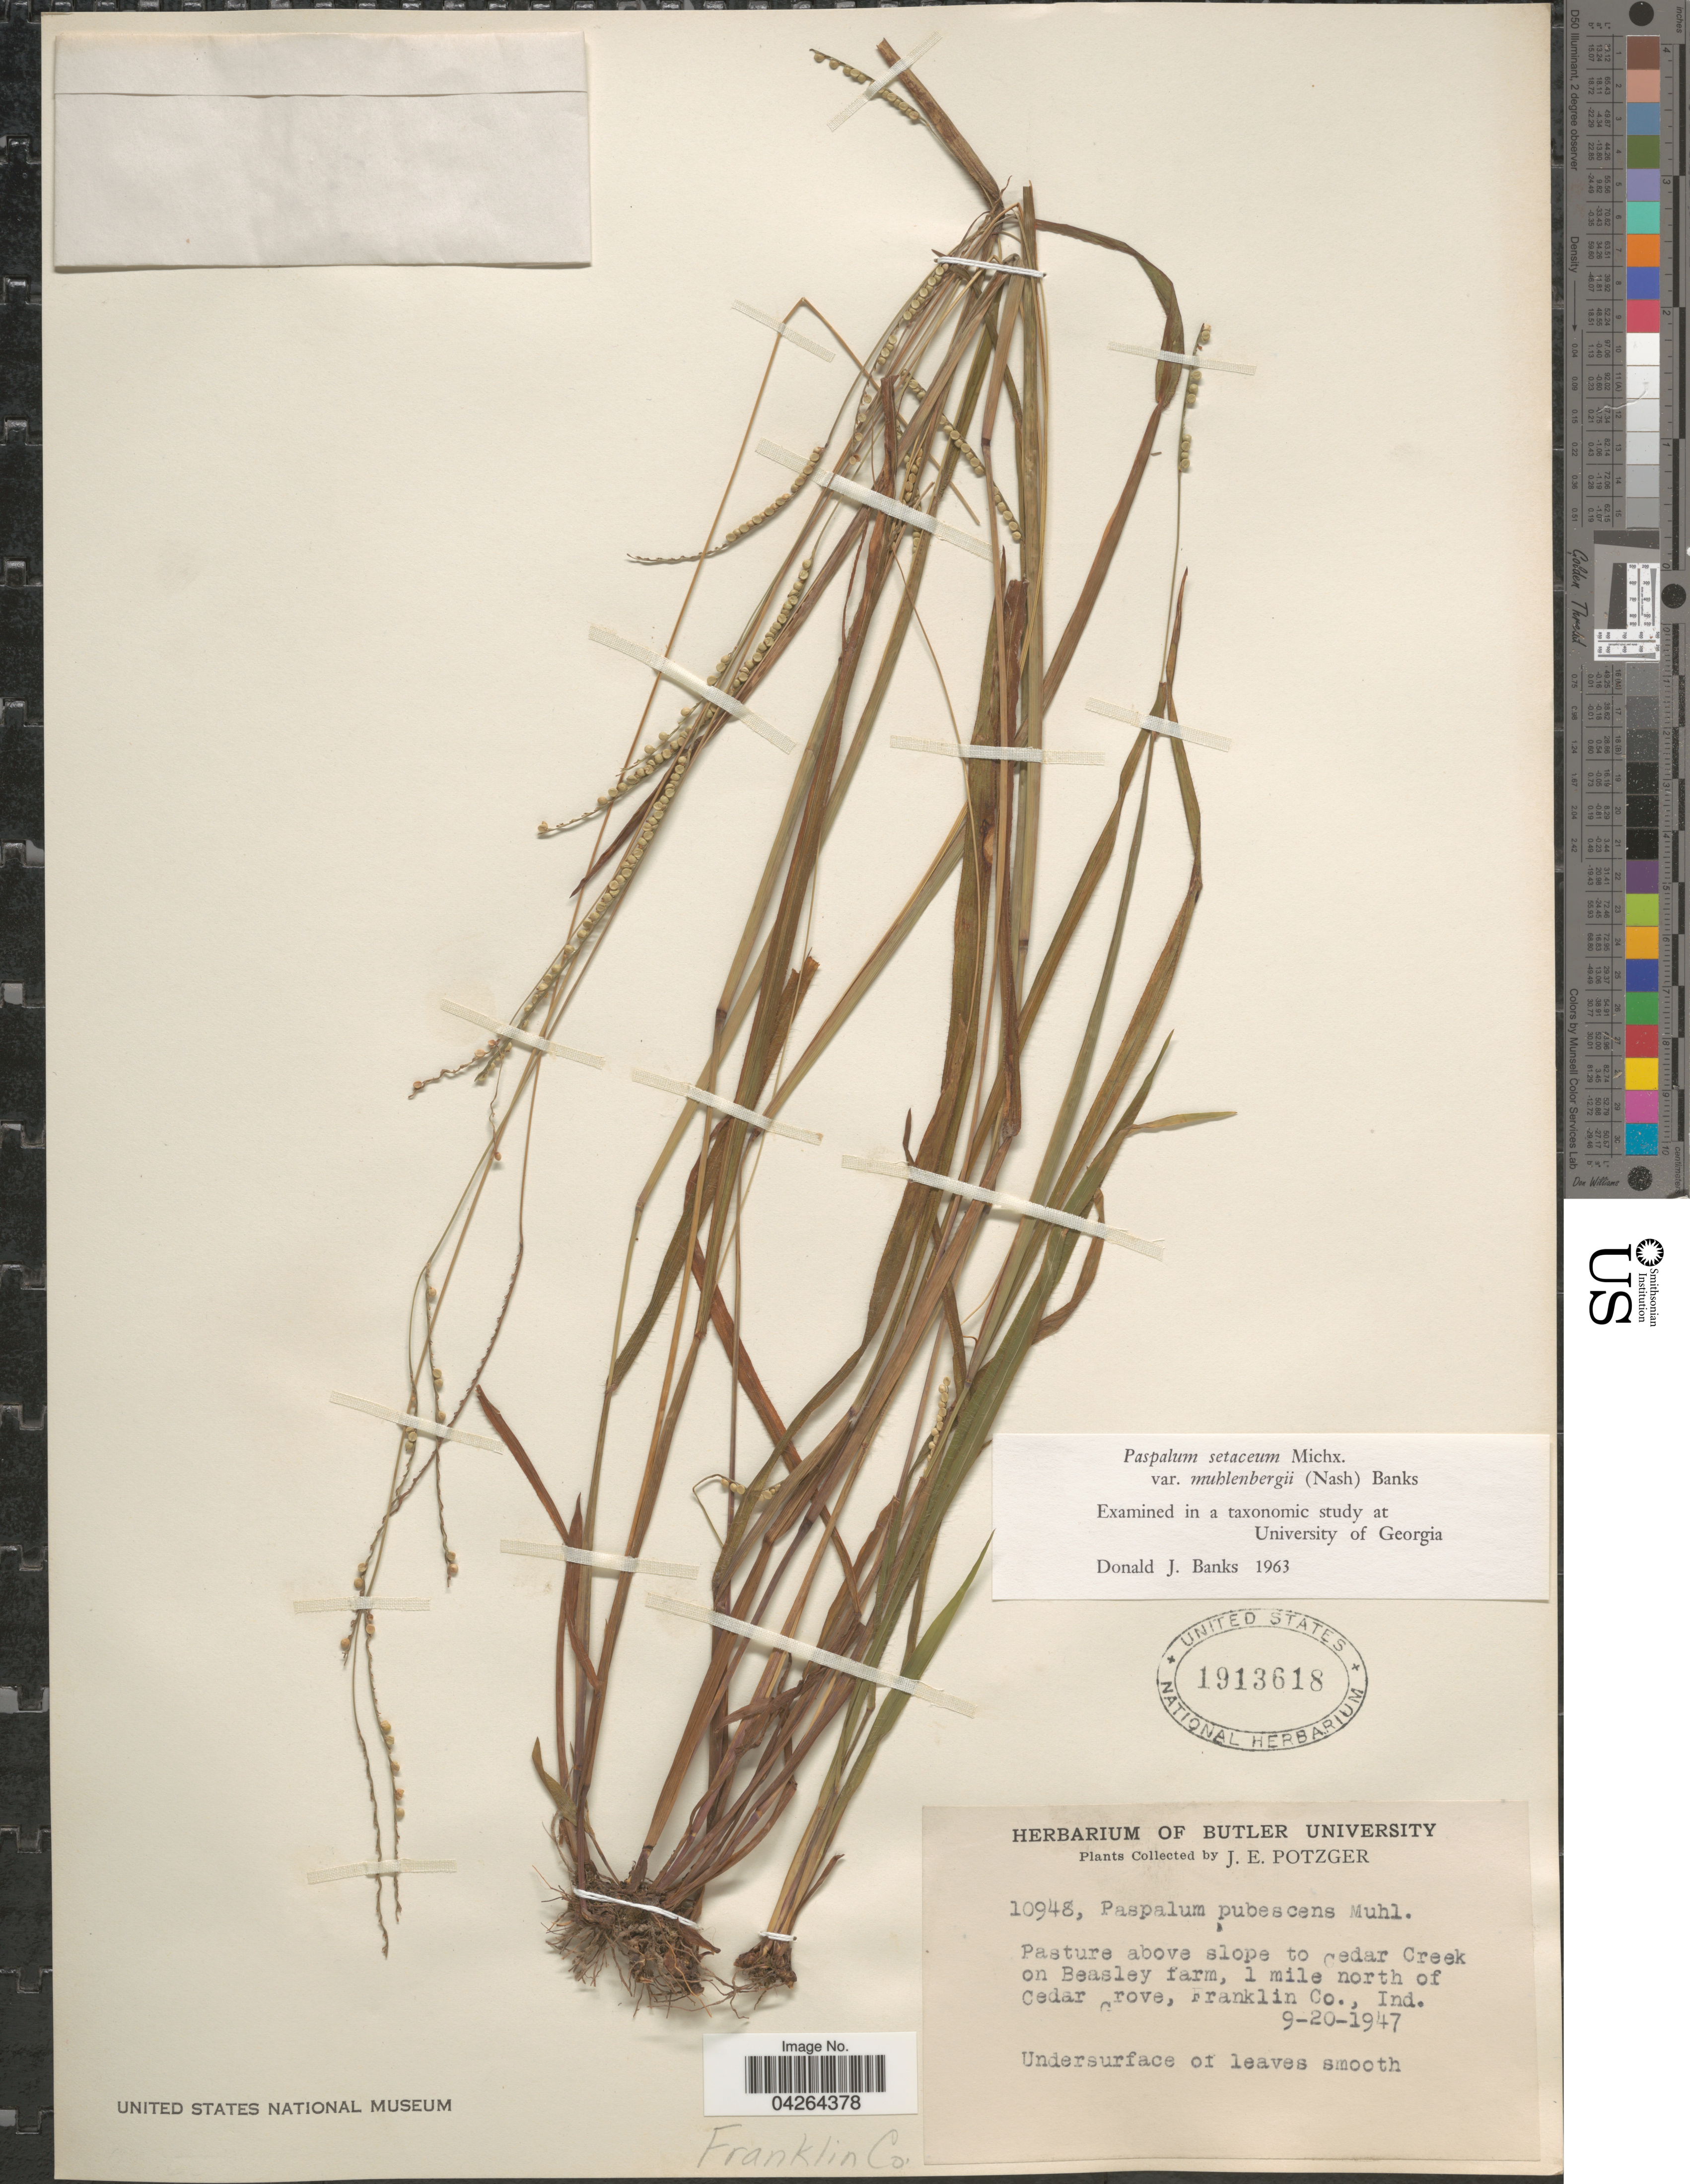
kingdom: Plantae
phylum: Tracheophyta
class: Liliopsida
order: Poales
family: Poaceae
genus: Paspalum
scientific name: Paspalum setaceum var. muhlenbergii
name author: (Nash) D.J. Banks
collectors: J. Potzger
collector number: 10948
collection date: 1947-09-20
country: United States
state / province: Indiana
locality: Pasture above slope to Cedar Creek on Beasley farm, 1 mile north of Cedar Grove, Franklin Co.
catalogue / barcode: US 1913618